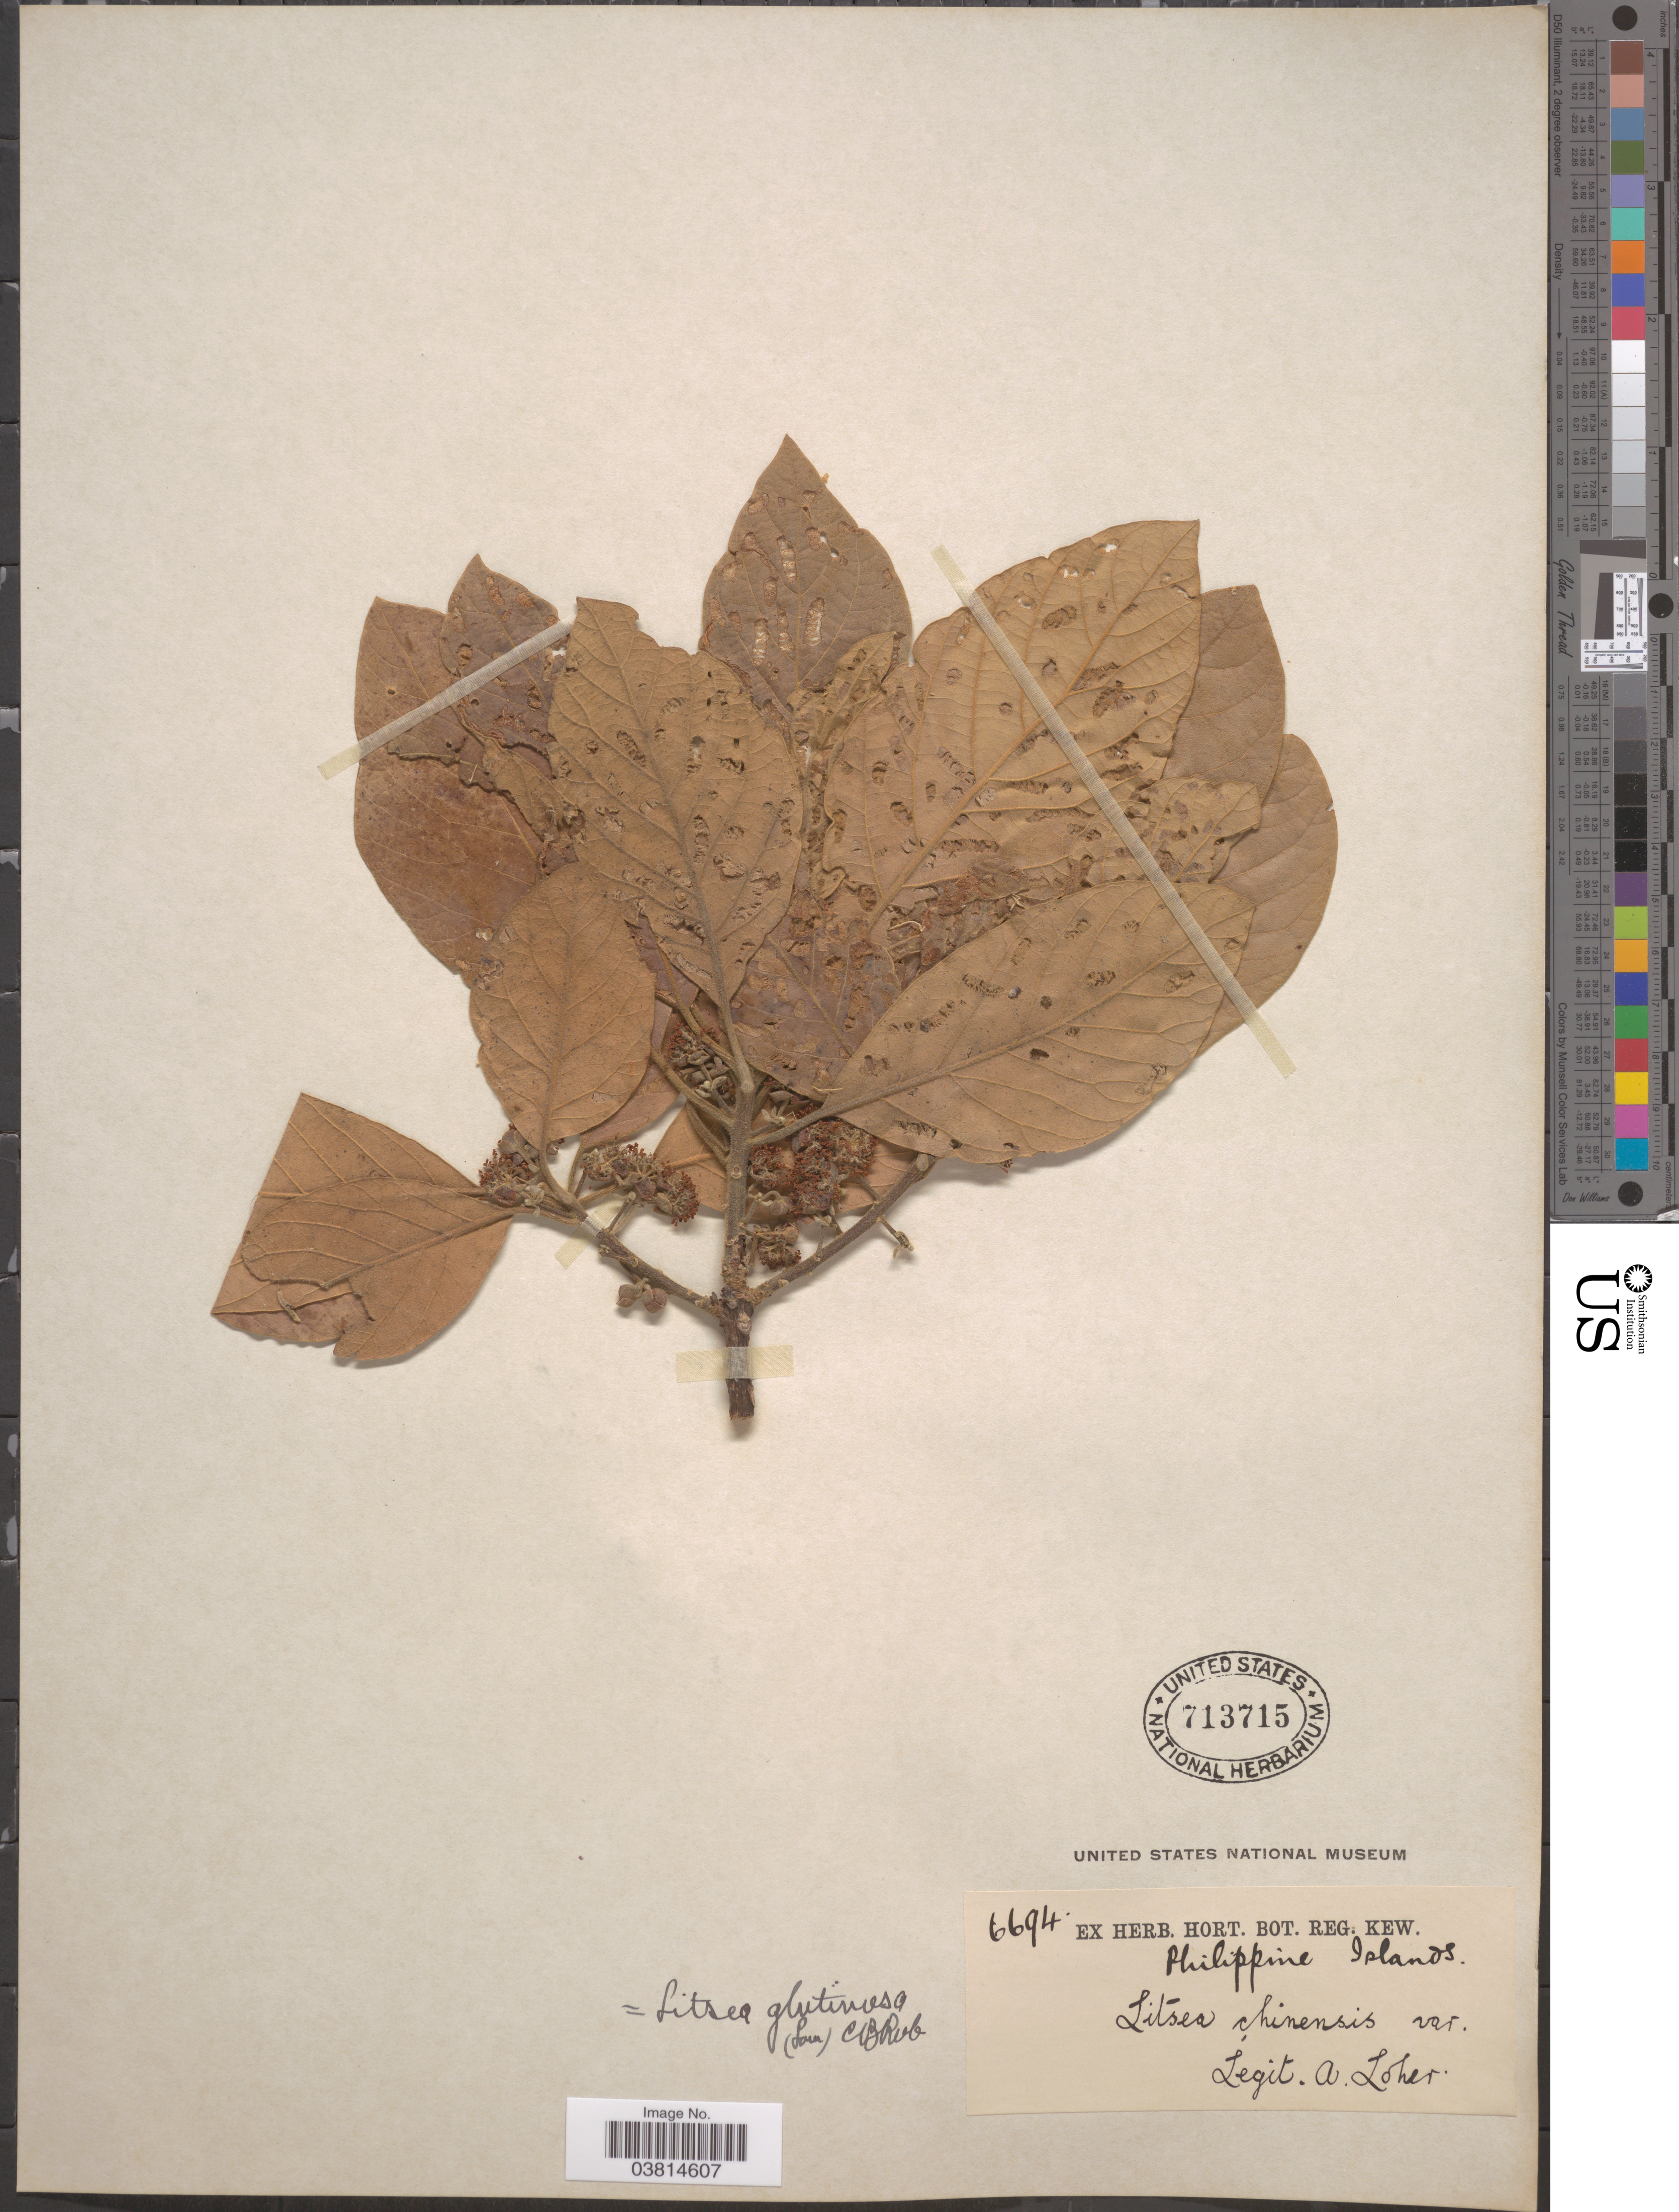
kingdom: Plantae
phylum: Tracheophyta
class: Magnoliopsida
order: Laurales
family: Lauraceae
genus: Litsea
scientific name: Litsea glutinosa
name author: (Lour.) C.B. Rob.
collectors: A. Loher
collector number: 6694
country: Philippines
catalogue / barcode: US 713715